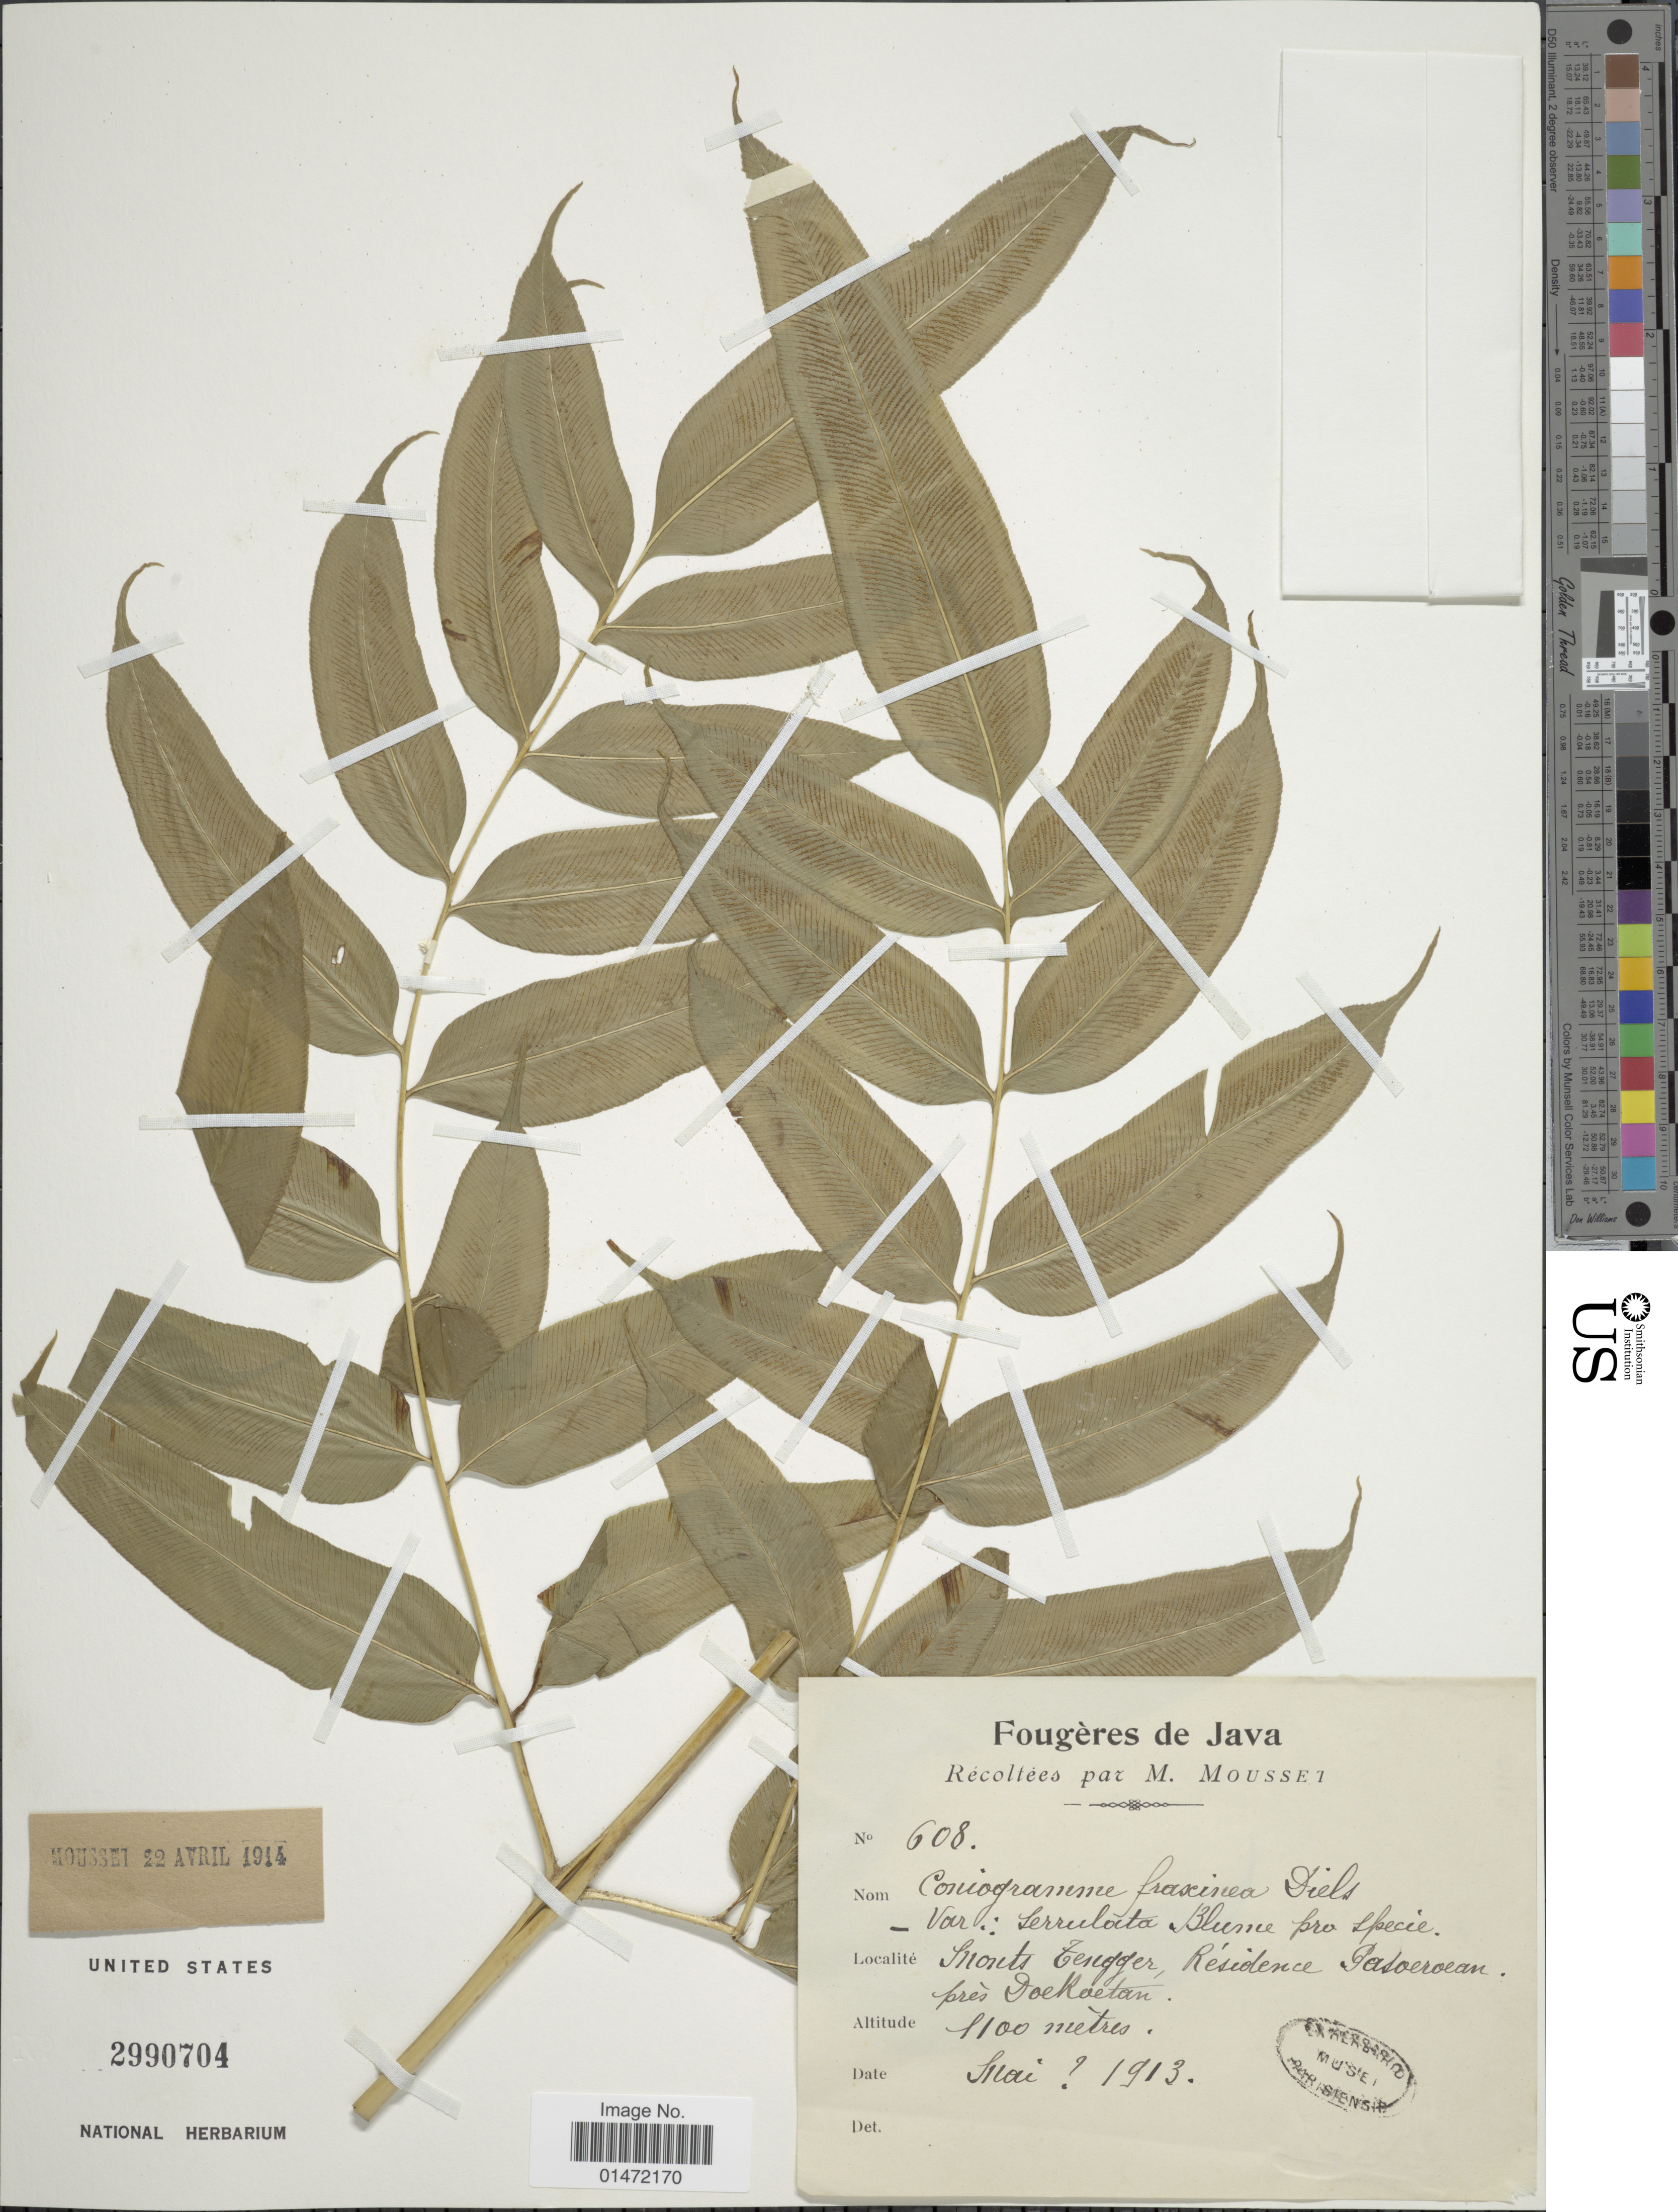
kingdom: Plantae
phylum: Tracheophyta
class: Polypodiopsida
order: Polypodiales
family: Pteridaceae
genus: Coniogramme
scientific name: Coniogramme fraxinea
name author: (D. Don) Diels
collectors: Mousset, --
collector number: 608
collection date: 1913-05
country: Indonesia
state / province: Java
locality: Monts Tengger, Residence Patsoeroean près Doekoetan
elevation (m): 1100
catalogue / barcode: US 2990704